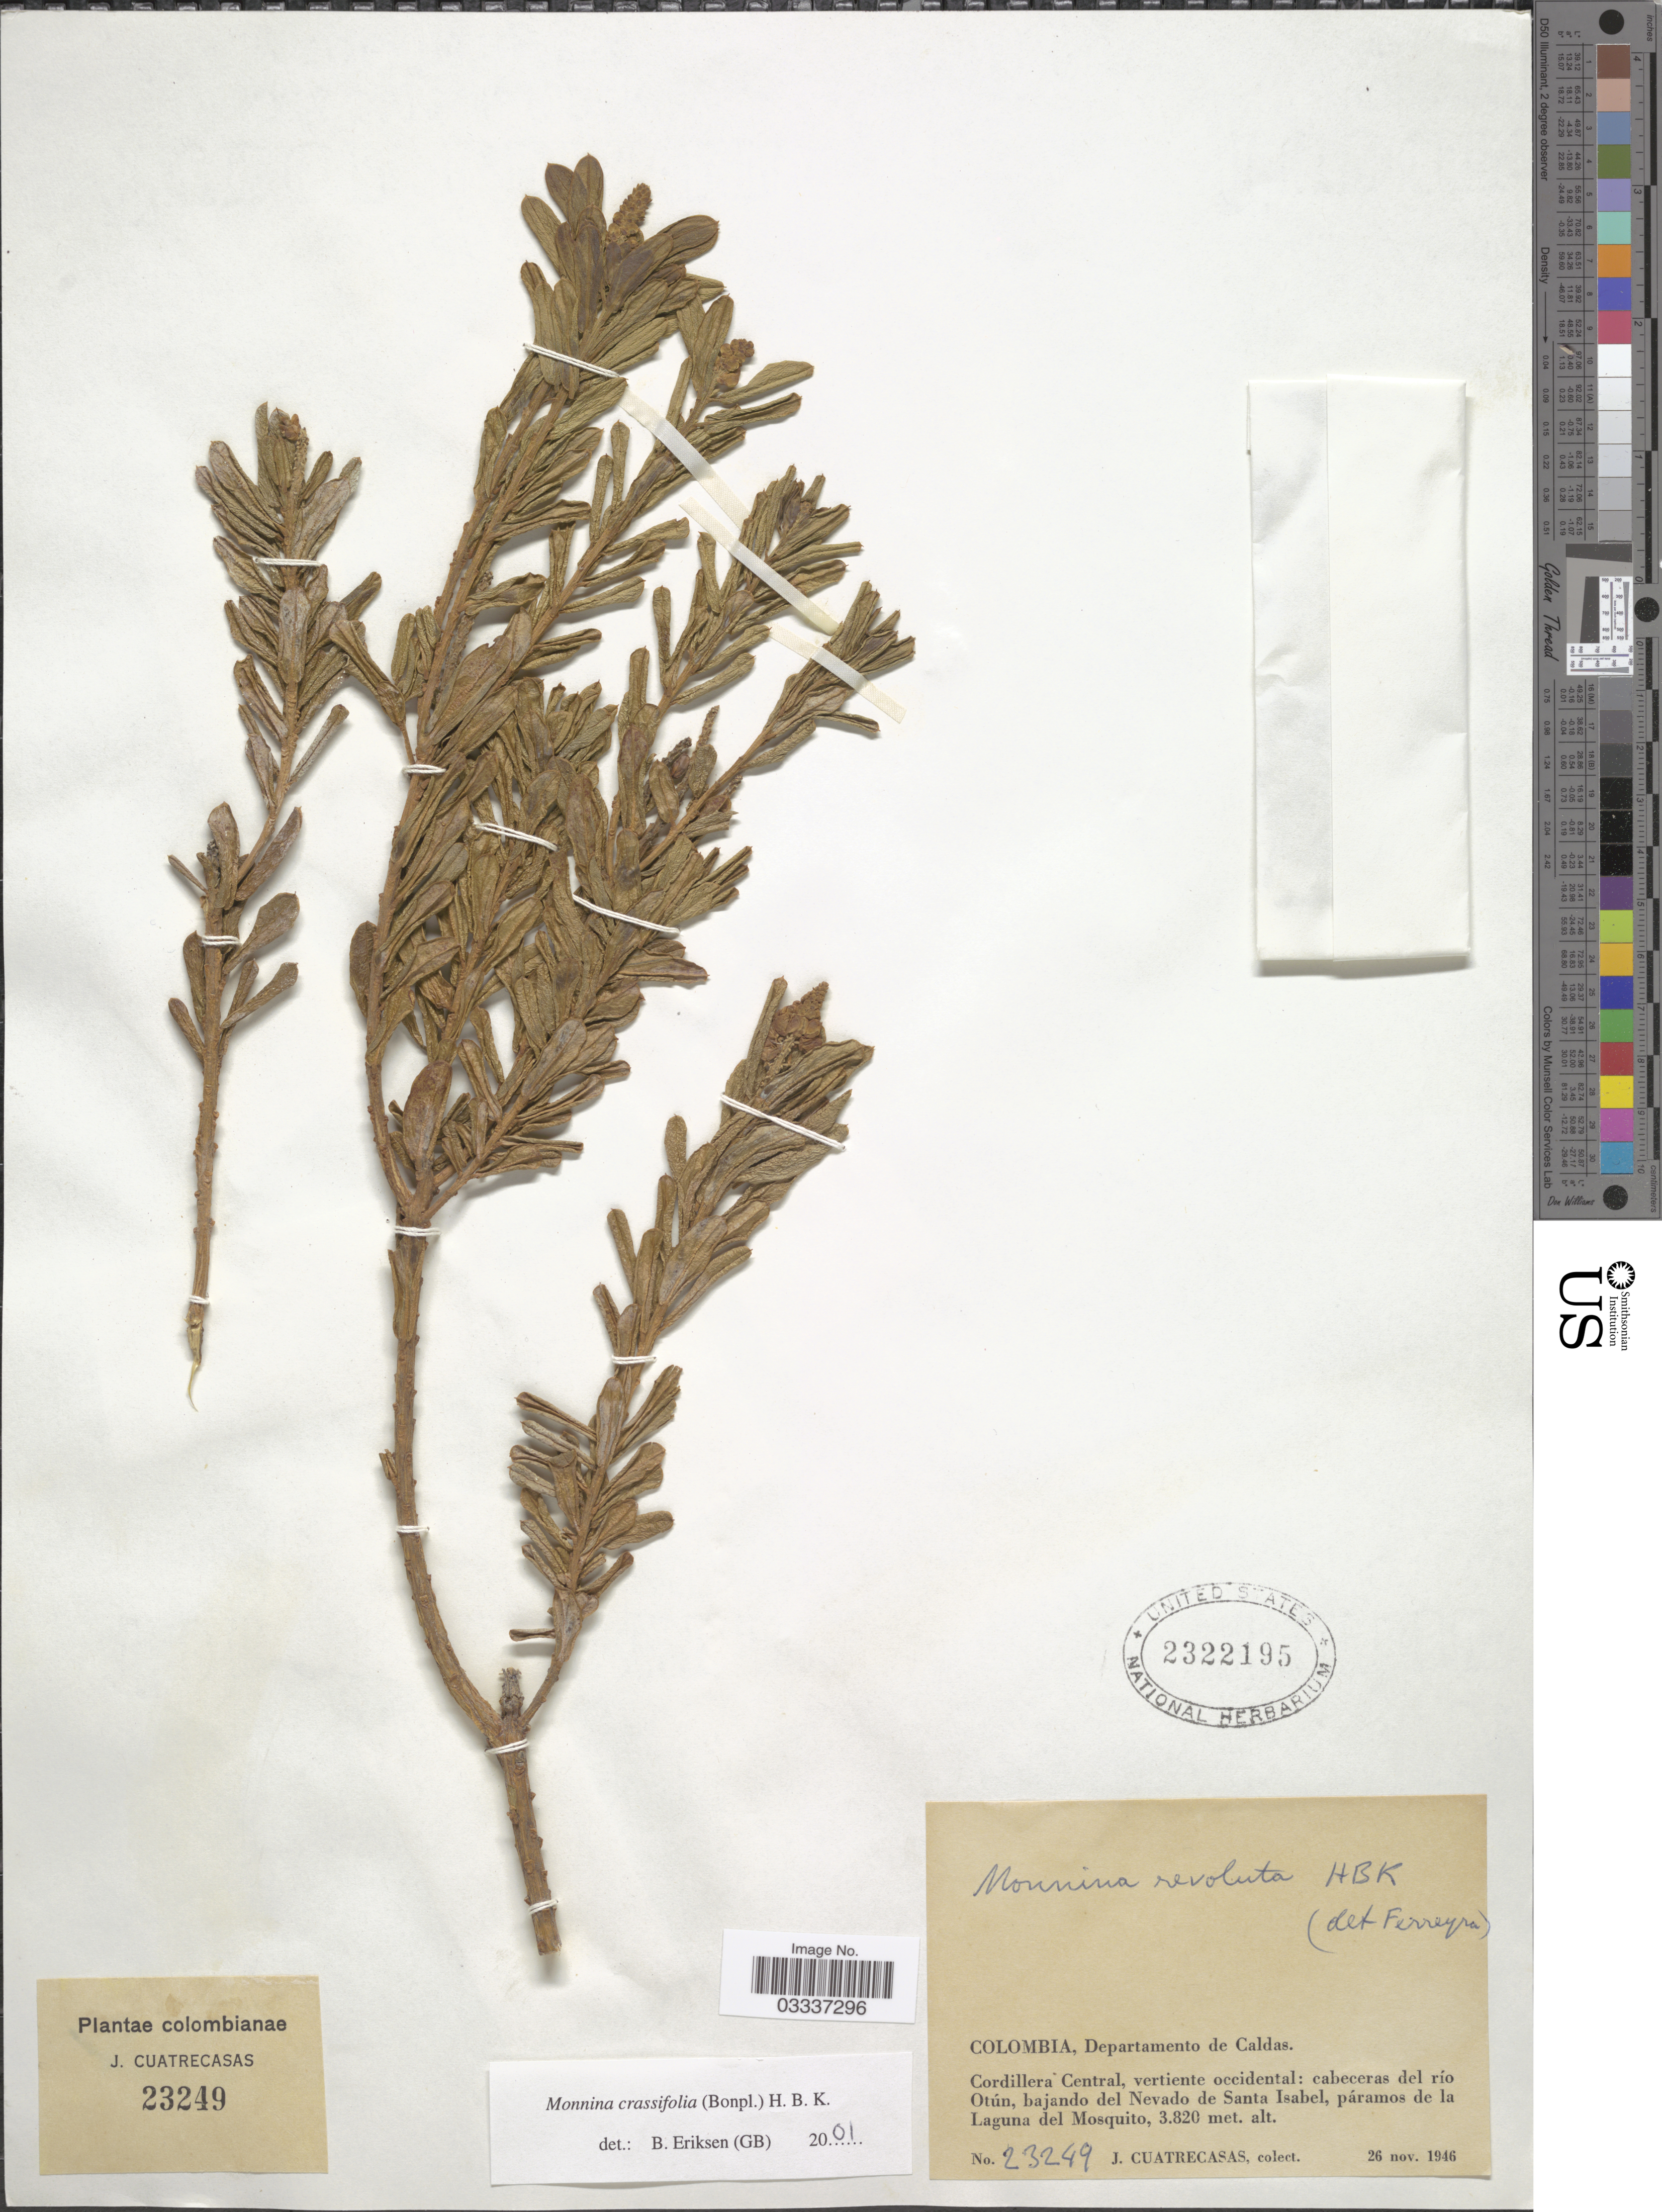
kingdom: Plantae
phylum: Tracheophyta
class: Magnoliopsida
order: Fabales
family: Polygalaceae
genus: Monnina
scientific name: Monnina crassifolia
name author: (Bonpl.) Kunth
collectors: J. Cuatrecasas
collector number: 23249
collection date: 1946-11-26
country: Colombia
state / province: Caldas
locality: Departamento de Caldas. Cordillera Central, vertiente occidental: cabeceras del río Otún, bajando del Nevado de Santa Isabel, páramos de la Laguna del Mosquito.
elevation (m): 3820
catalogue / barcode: US 2322195